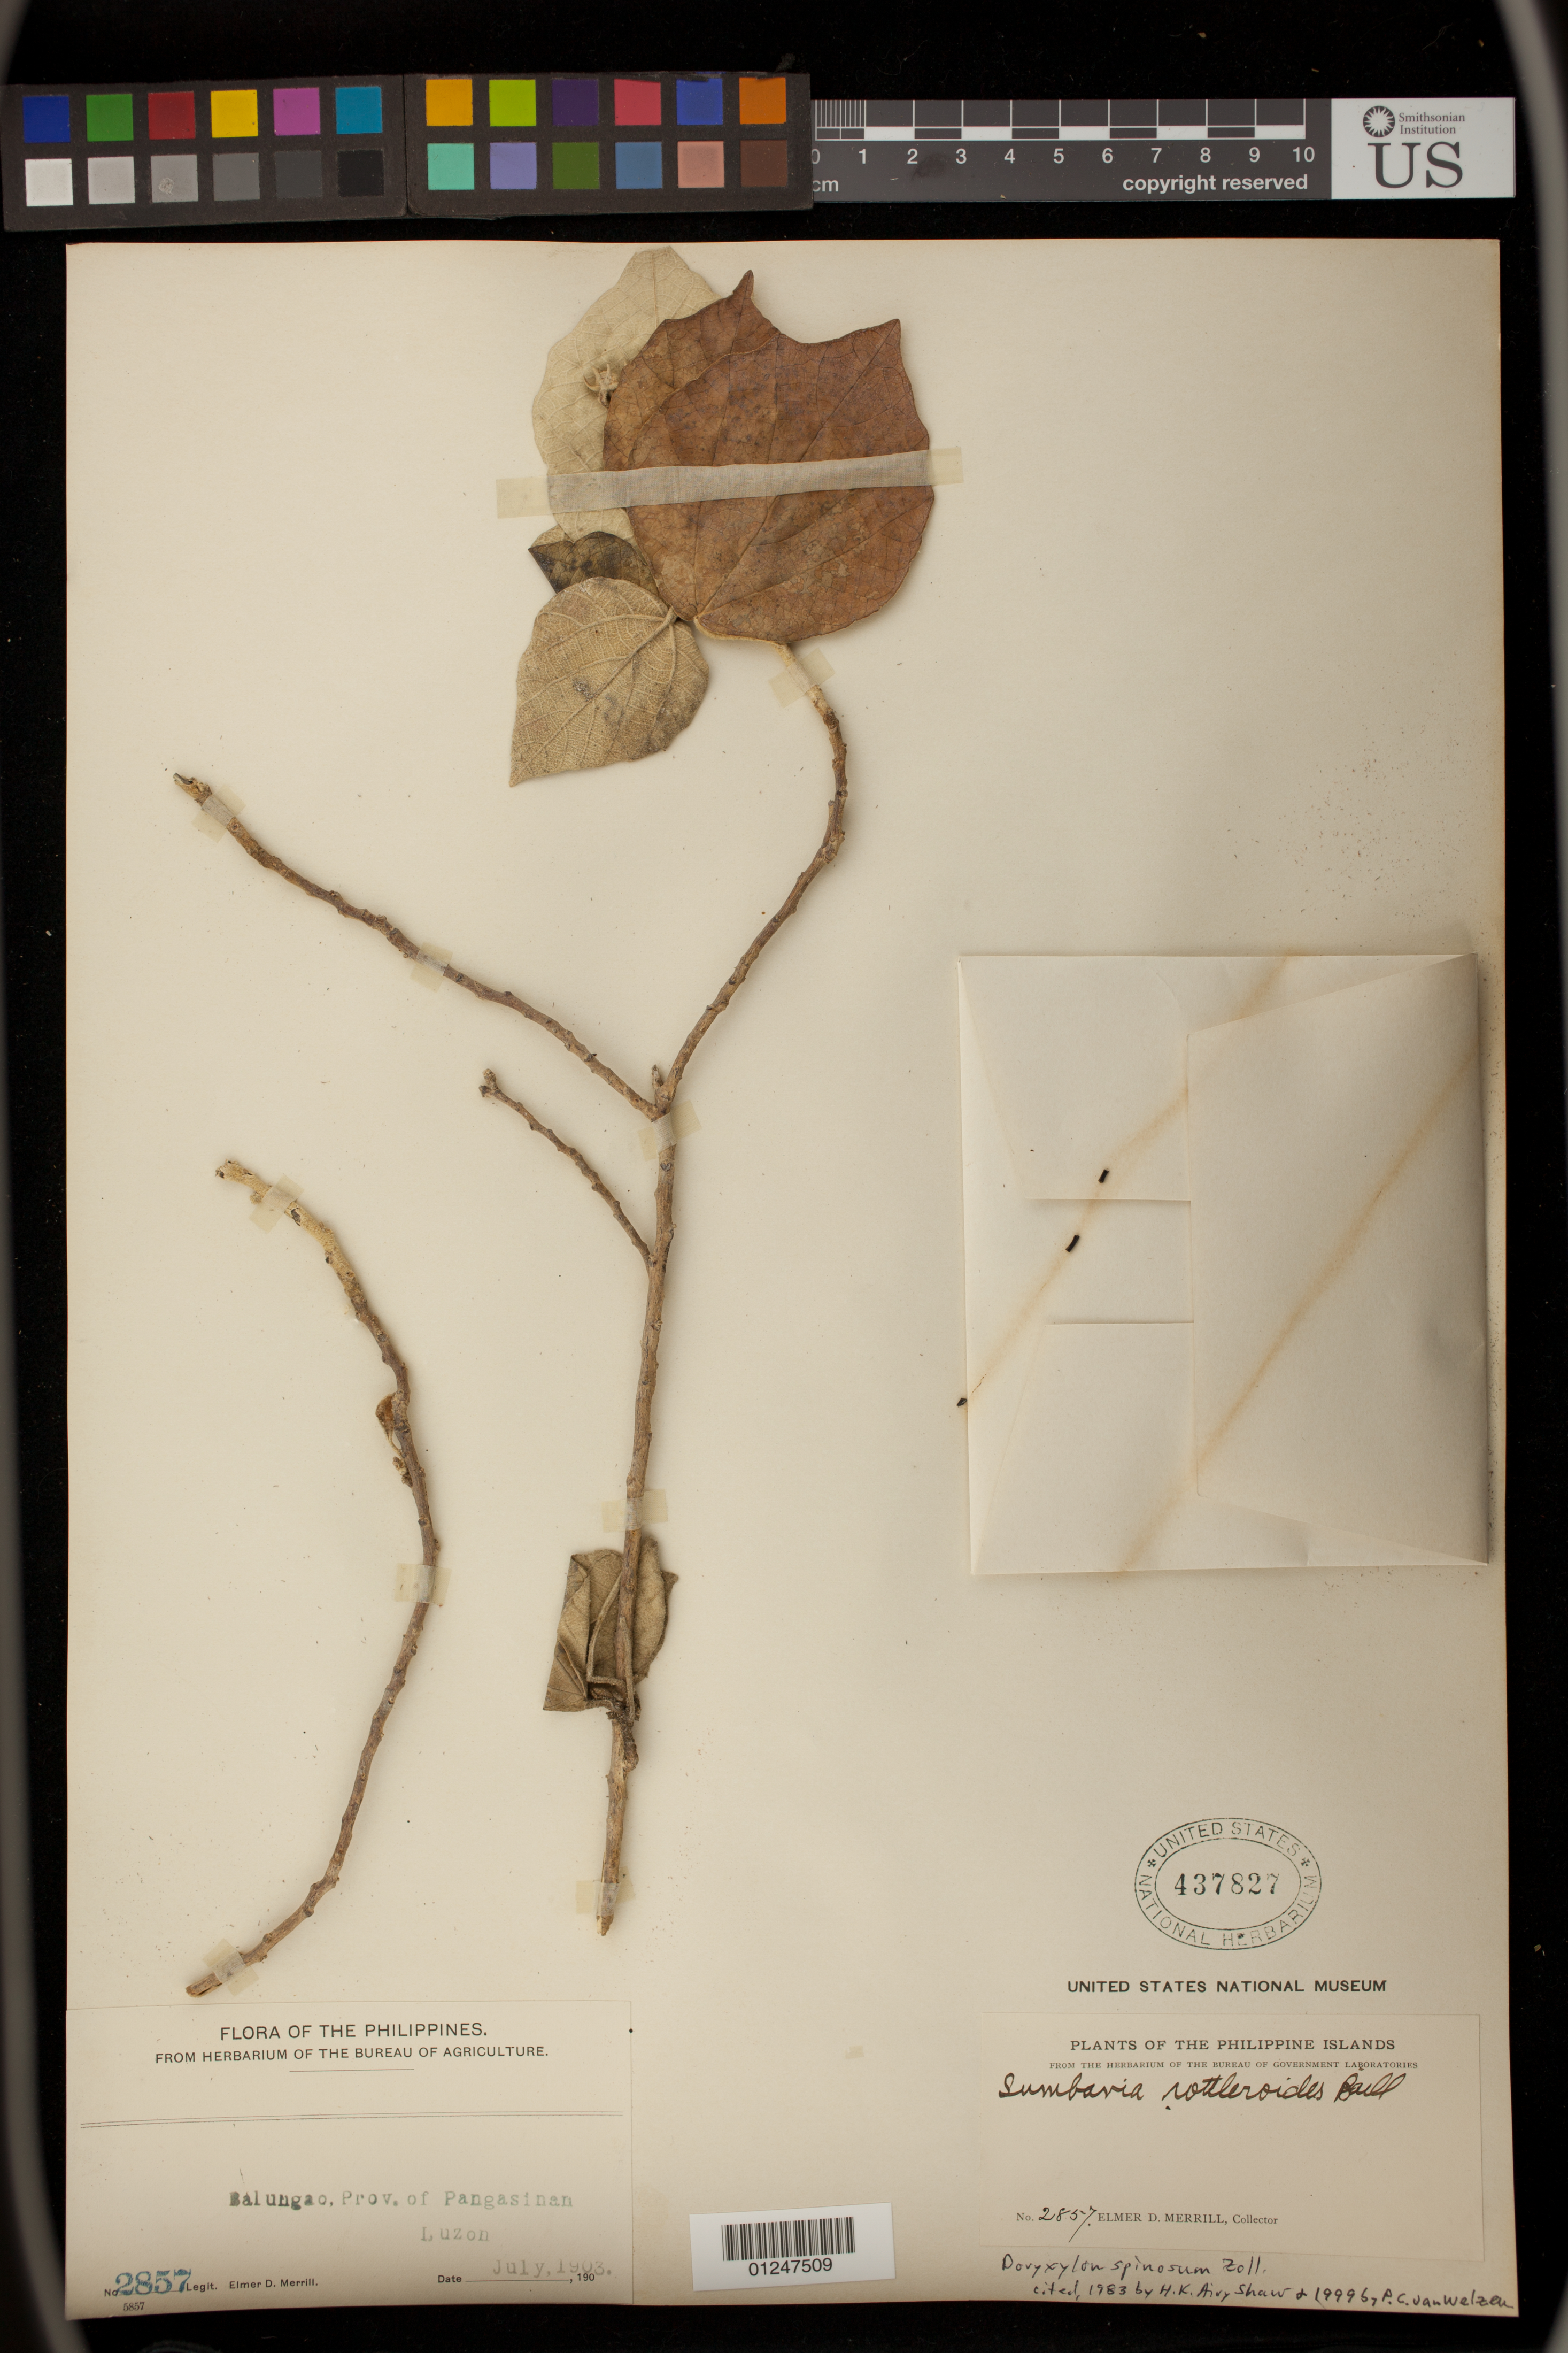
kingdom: Plantae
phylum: Tracheophyta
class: Magnoliopsida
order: Malpighiales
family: Euphorbiaceae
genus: Doryxylon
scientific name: Doryxylon spinosum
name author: Zoll.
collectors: E. D. Merrill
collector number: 2857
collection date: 1903-07-01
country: Philippines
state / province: Ilocos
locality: Pangasinan, Luzon;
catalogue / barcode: US 437827